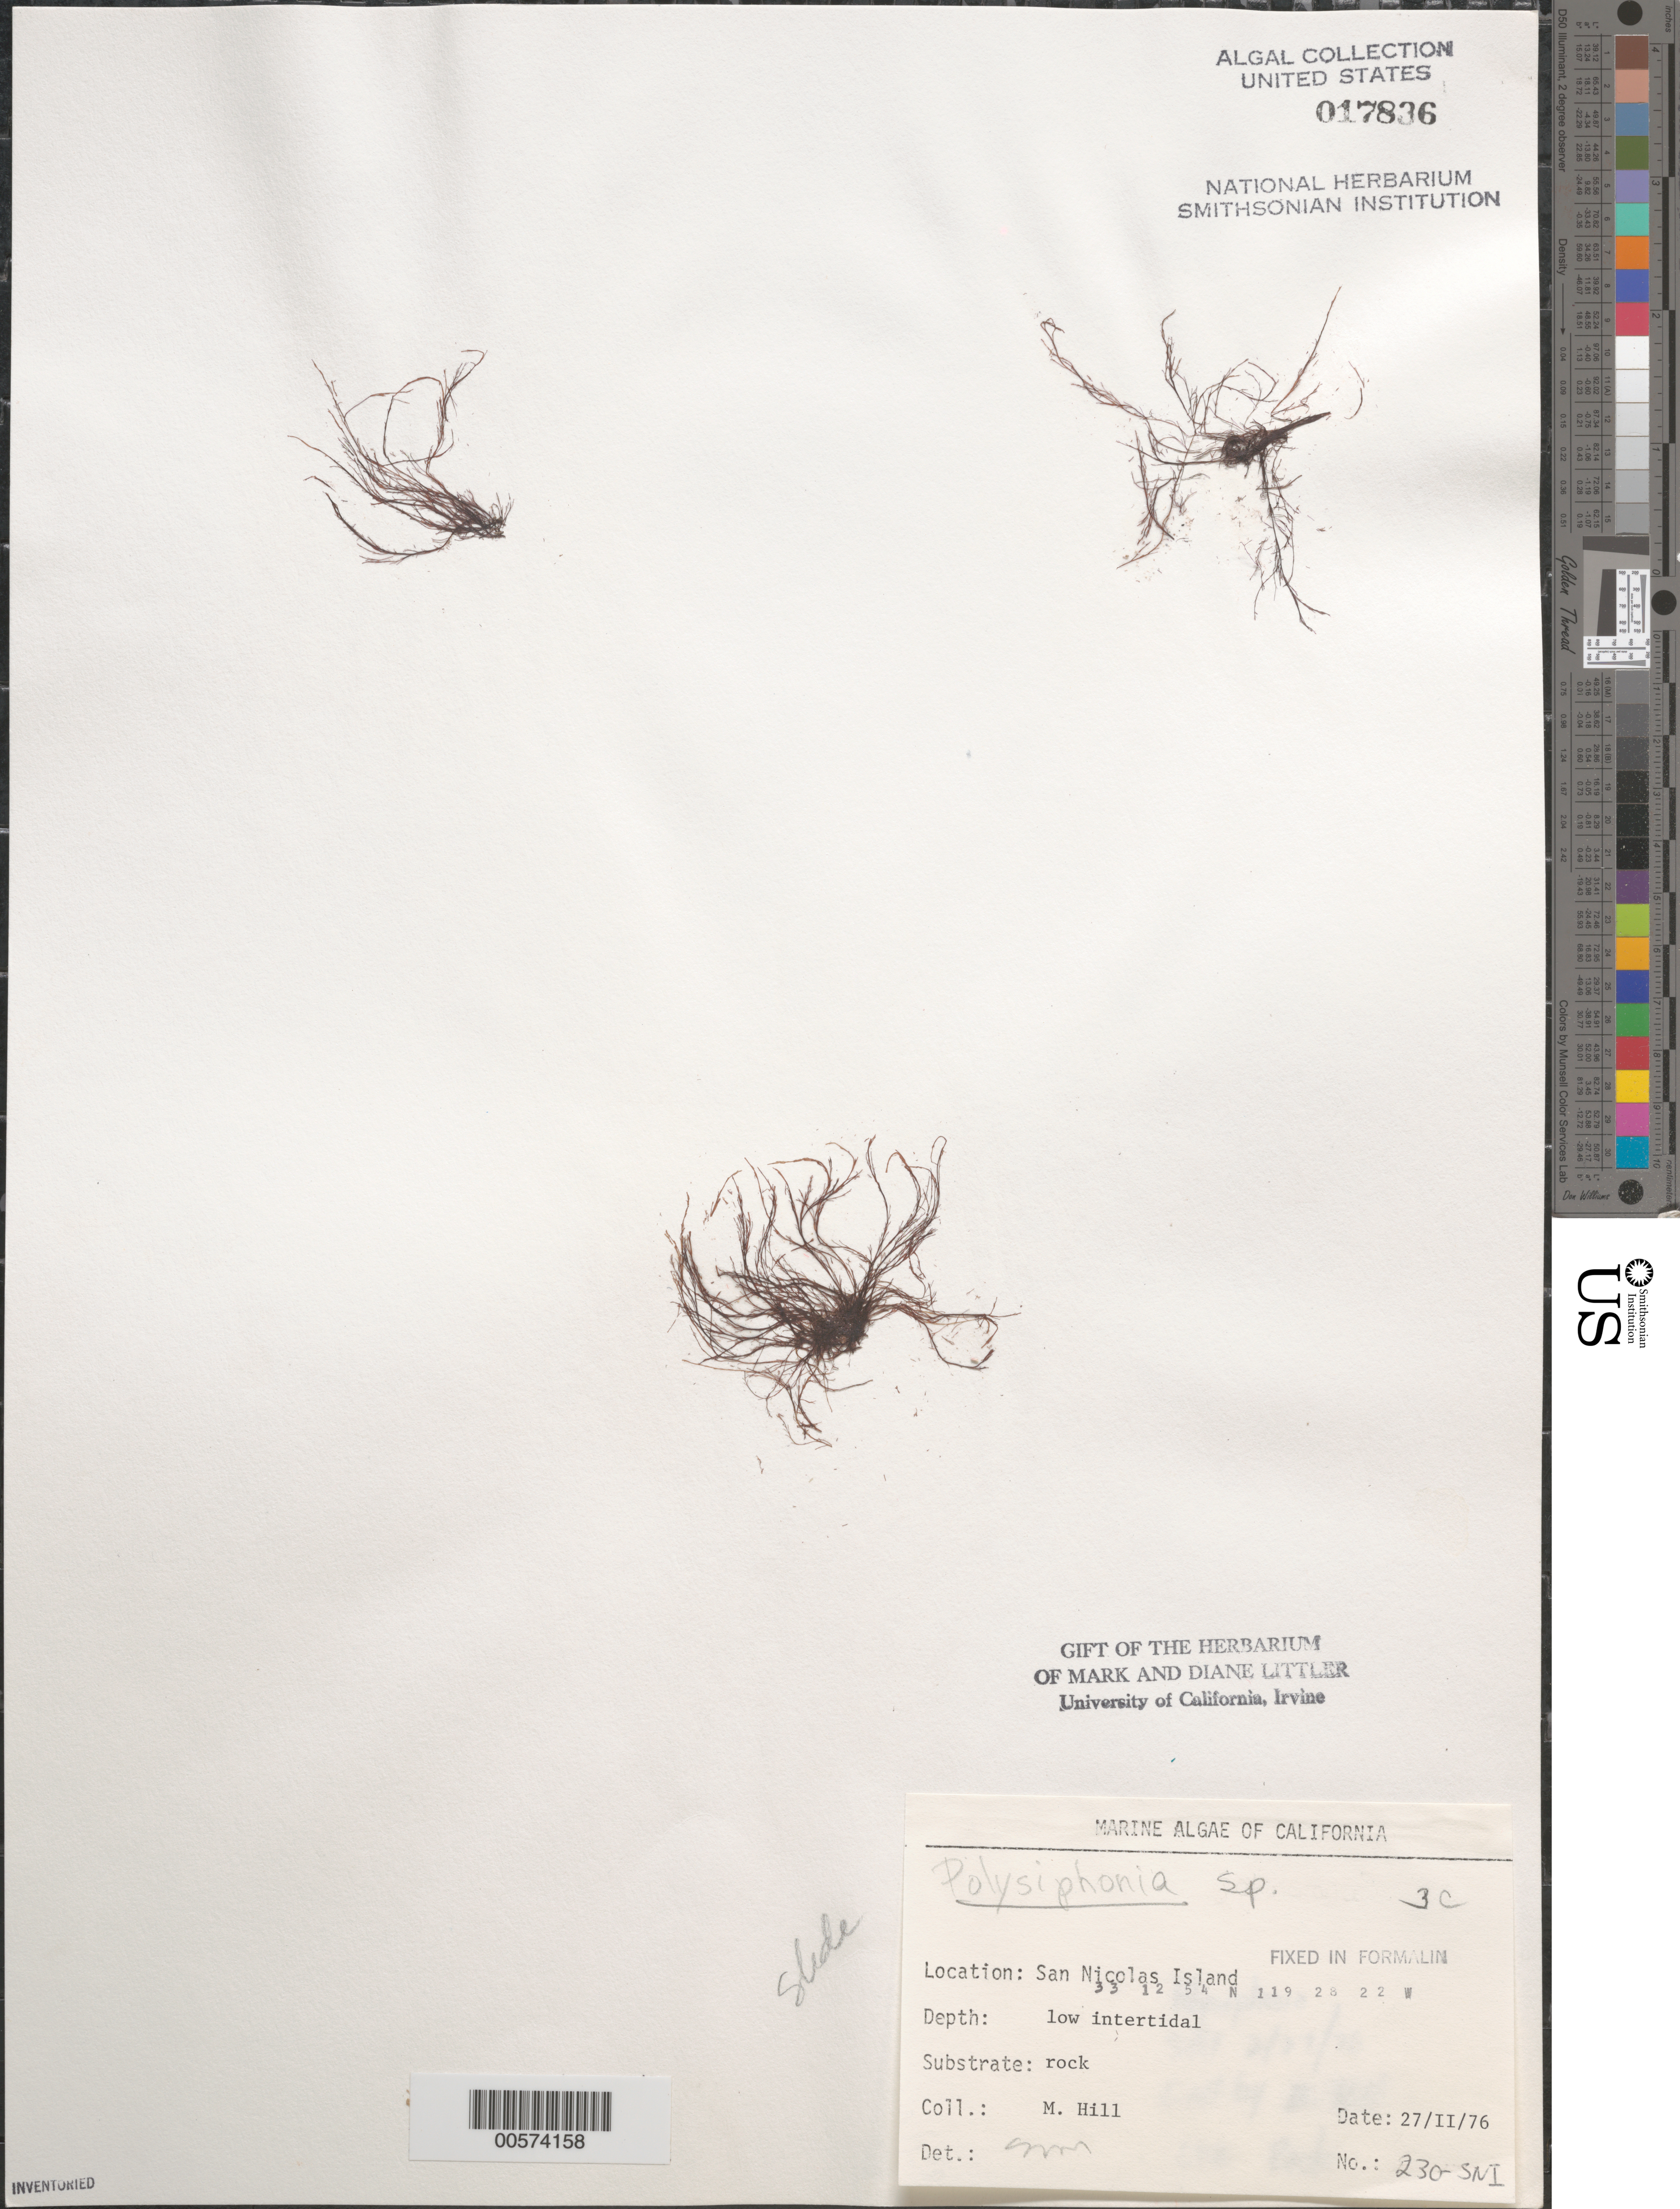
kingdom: Plantae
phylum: Rhodophyta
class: Florideophyceae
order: Ceramiales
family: Rhodomelaceae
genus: Polysiphonia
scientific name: Polysiphonia sp.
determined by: Murray, S. N.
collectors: M. Hill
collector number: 230-SNI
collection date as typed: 27 Feb 1976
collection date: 1976-02-27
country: United States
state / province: California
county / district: Ventura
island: San Nicolas Island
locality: Dutch Harbor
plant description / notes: BLM-SOCALBIGHT Rocky Intertidal Survey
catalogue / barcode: US 17836